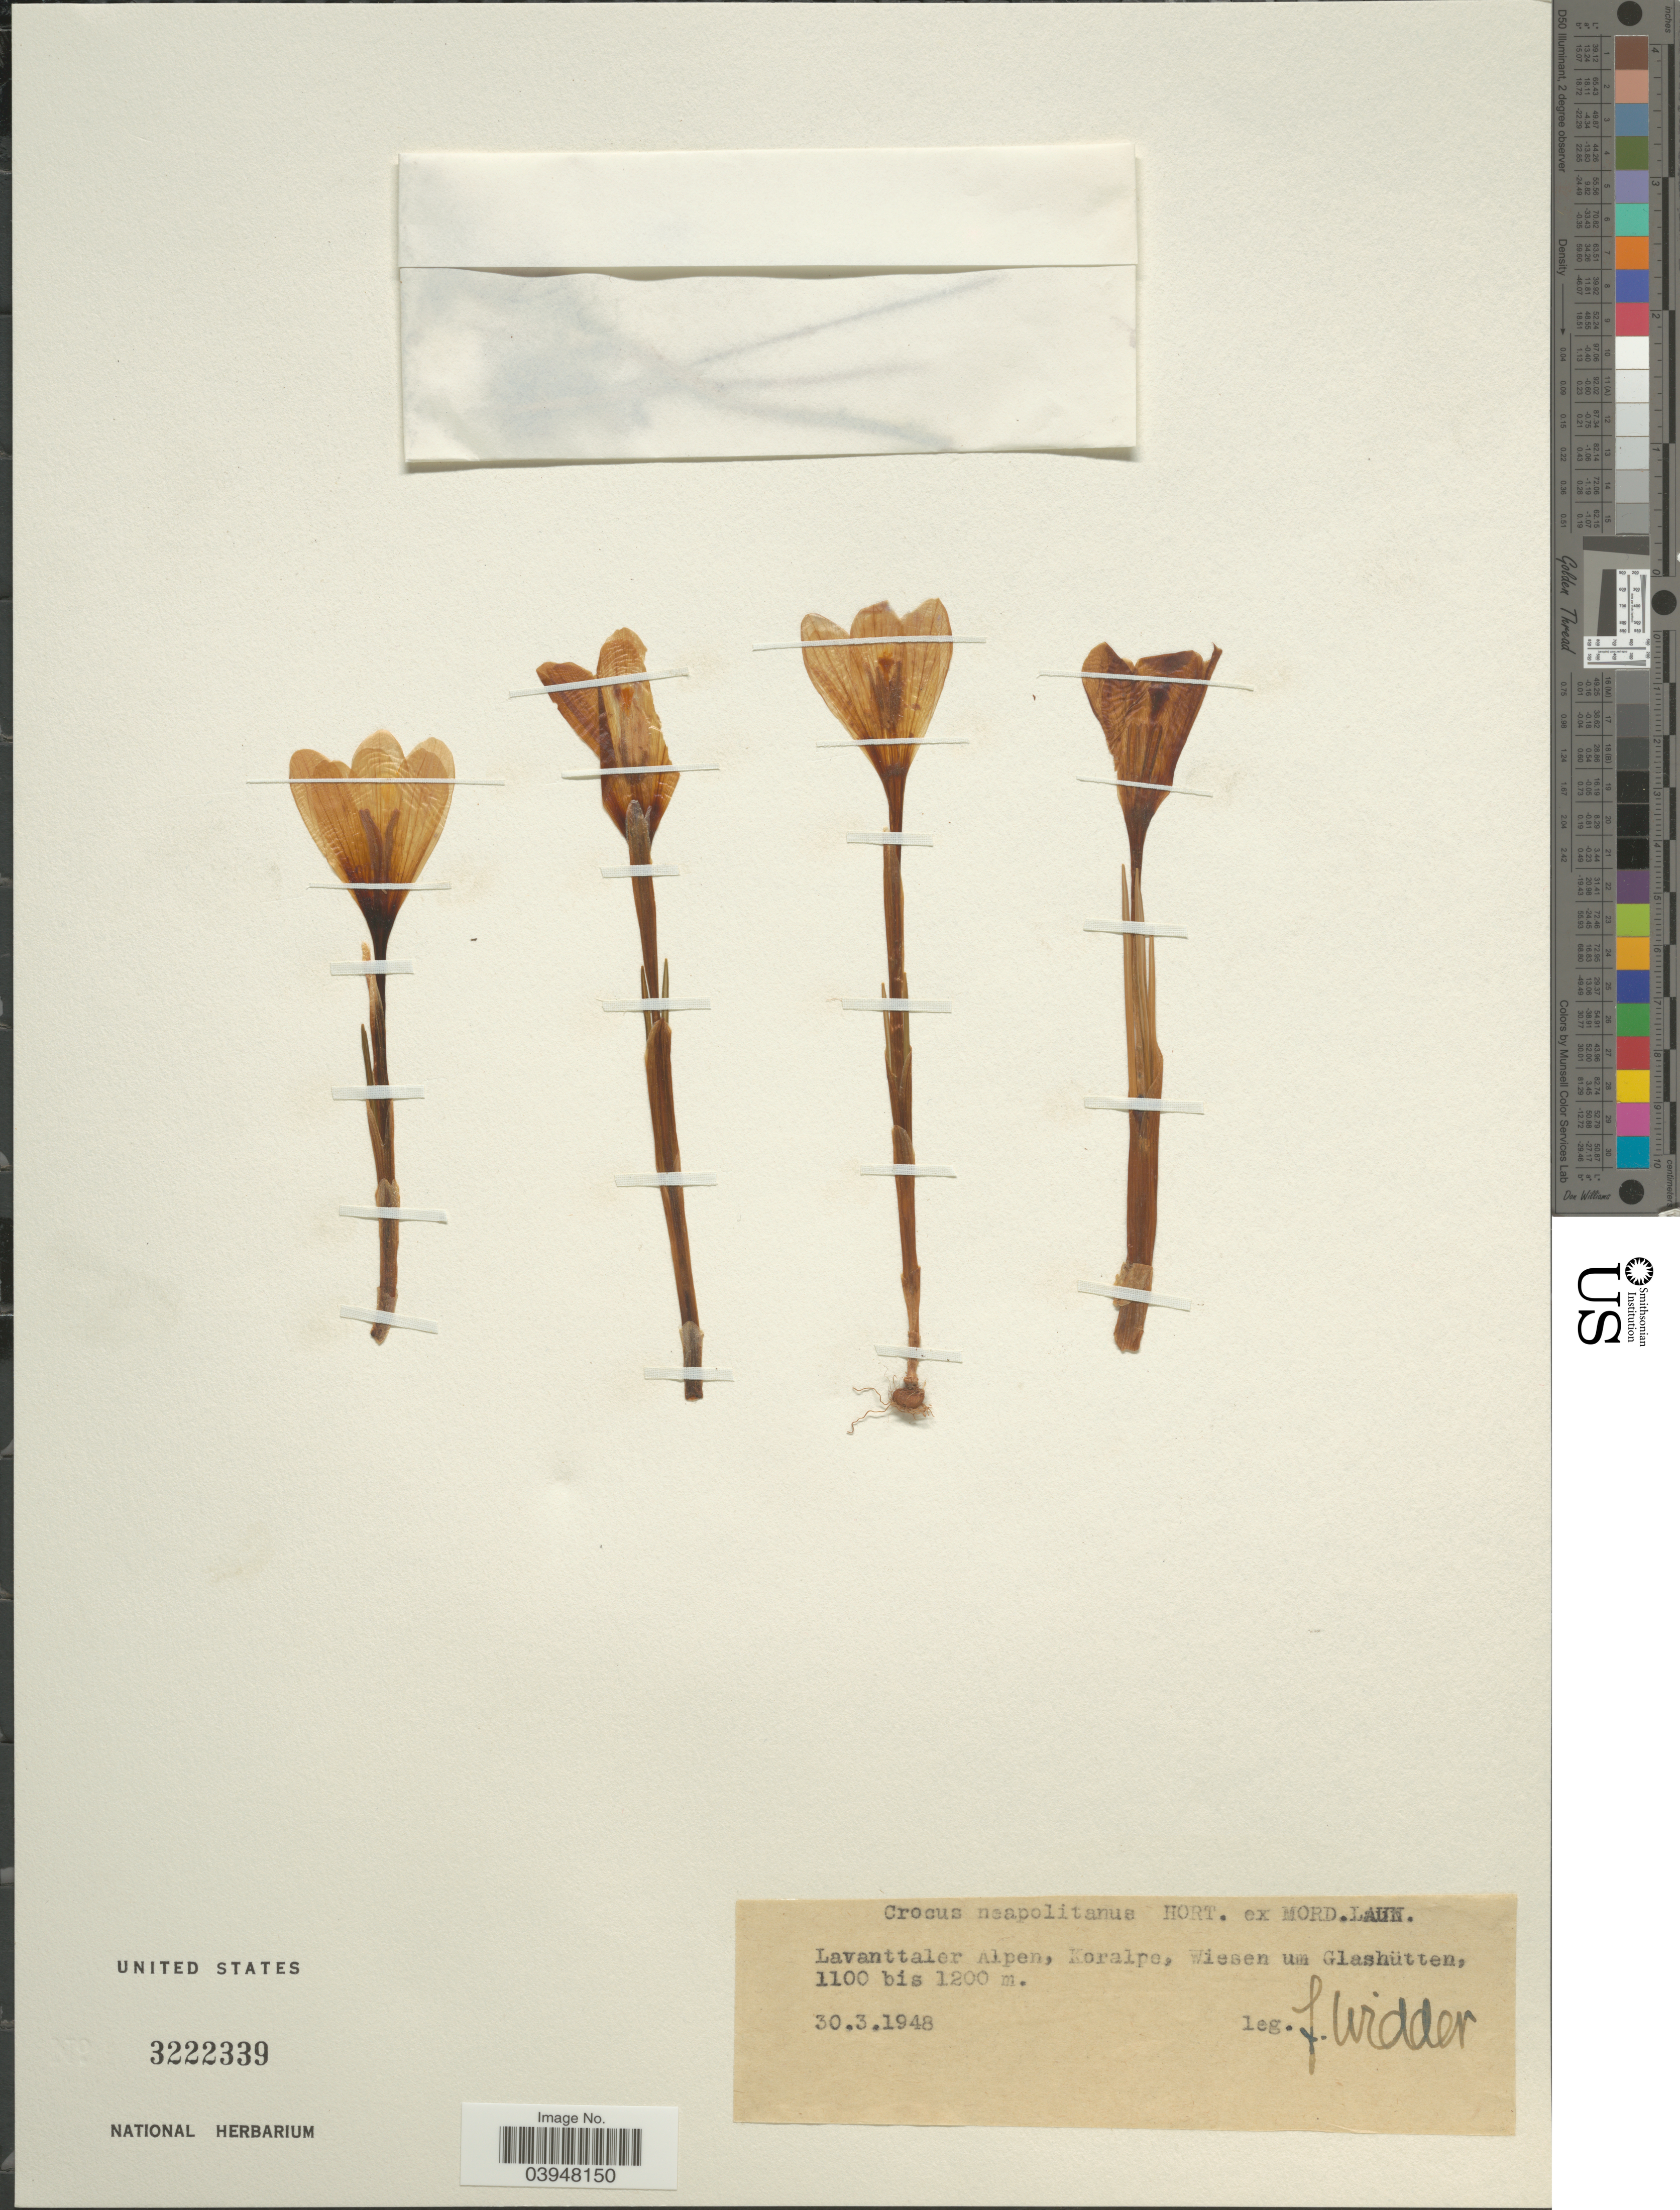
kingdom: Plantae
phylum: Tracheophyta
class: Liliopsida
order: Asparagales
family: Iridaceae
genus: Crocus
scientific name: Crocus neapolitanus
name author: Hoppe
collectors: F. J. Widder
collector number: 1100bis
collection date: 1948-03-30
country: Germany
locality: Lavanttaler Alpen, Koralpe, Wiesen um Glashütten.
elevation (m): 1200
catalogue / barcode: US 3222339